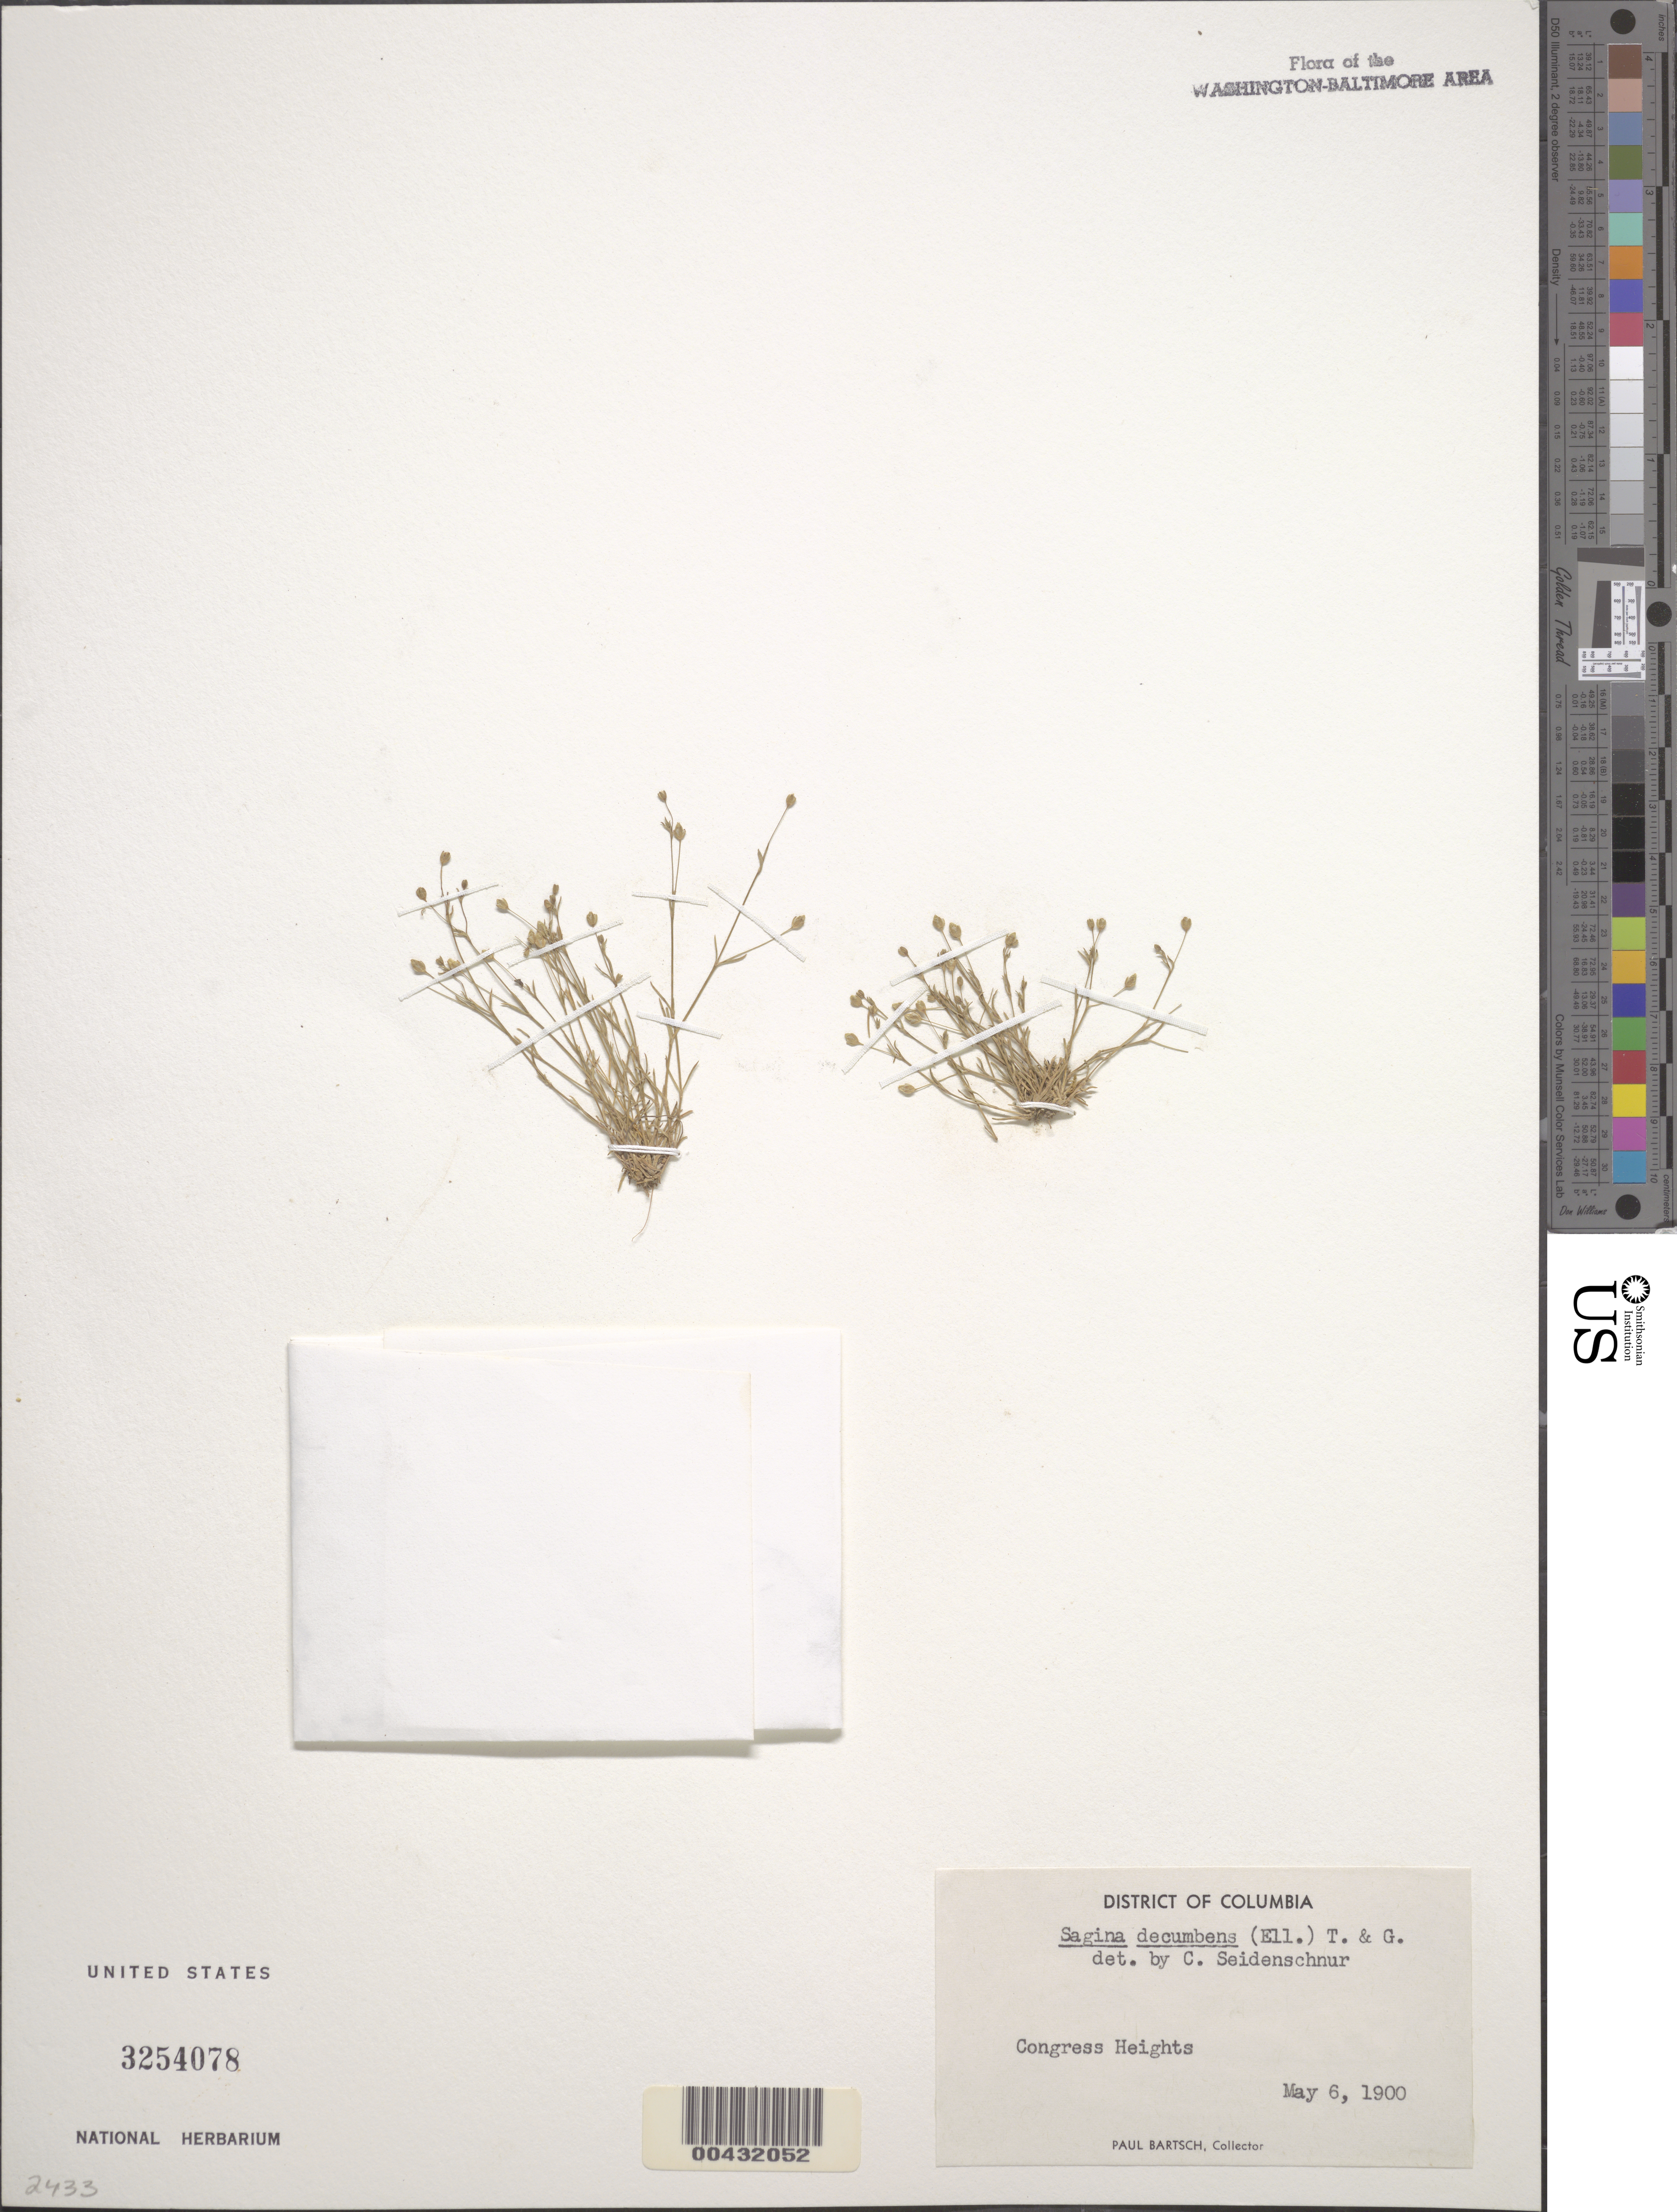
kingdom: Plantae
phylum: Tracheophyta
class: Magnoliopsida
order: Caryophyllales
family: Caryophyllaceae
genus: Sagina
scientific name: Sagina decumbens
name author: (Elliott) Torr. & A. Gray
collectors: P. Bartsch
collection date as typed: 06 May 1900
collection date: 1900-05-06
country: United States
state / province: District of Columbia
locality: Congress Heights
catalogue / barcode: US 3254078